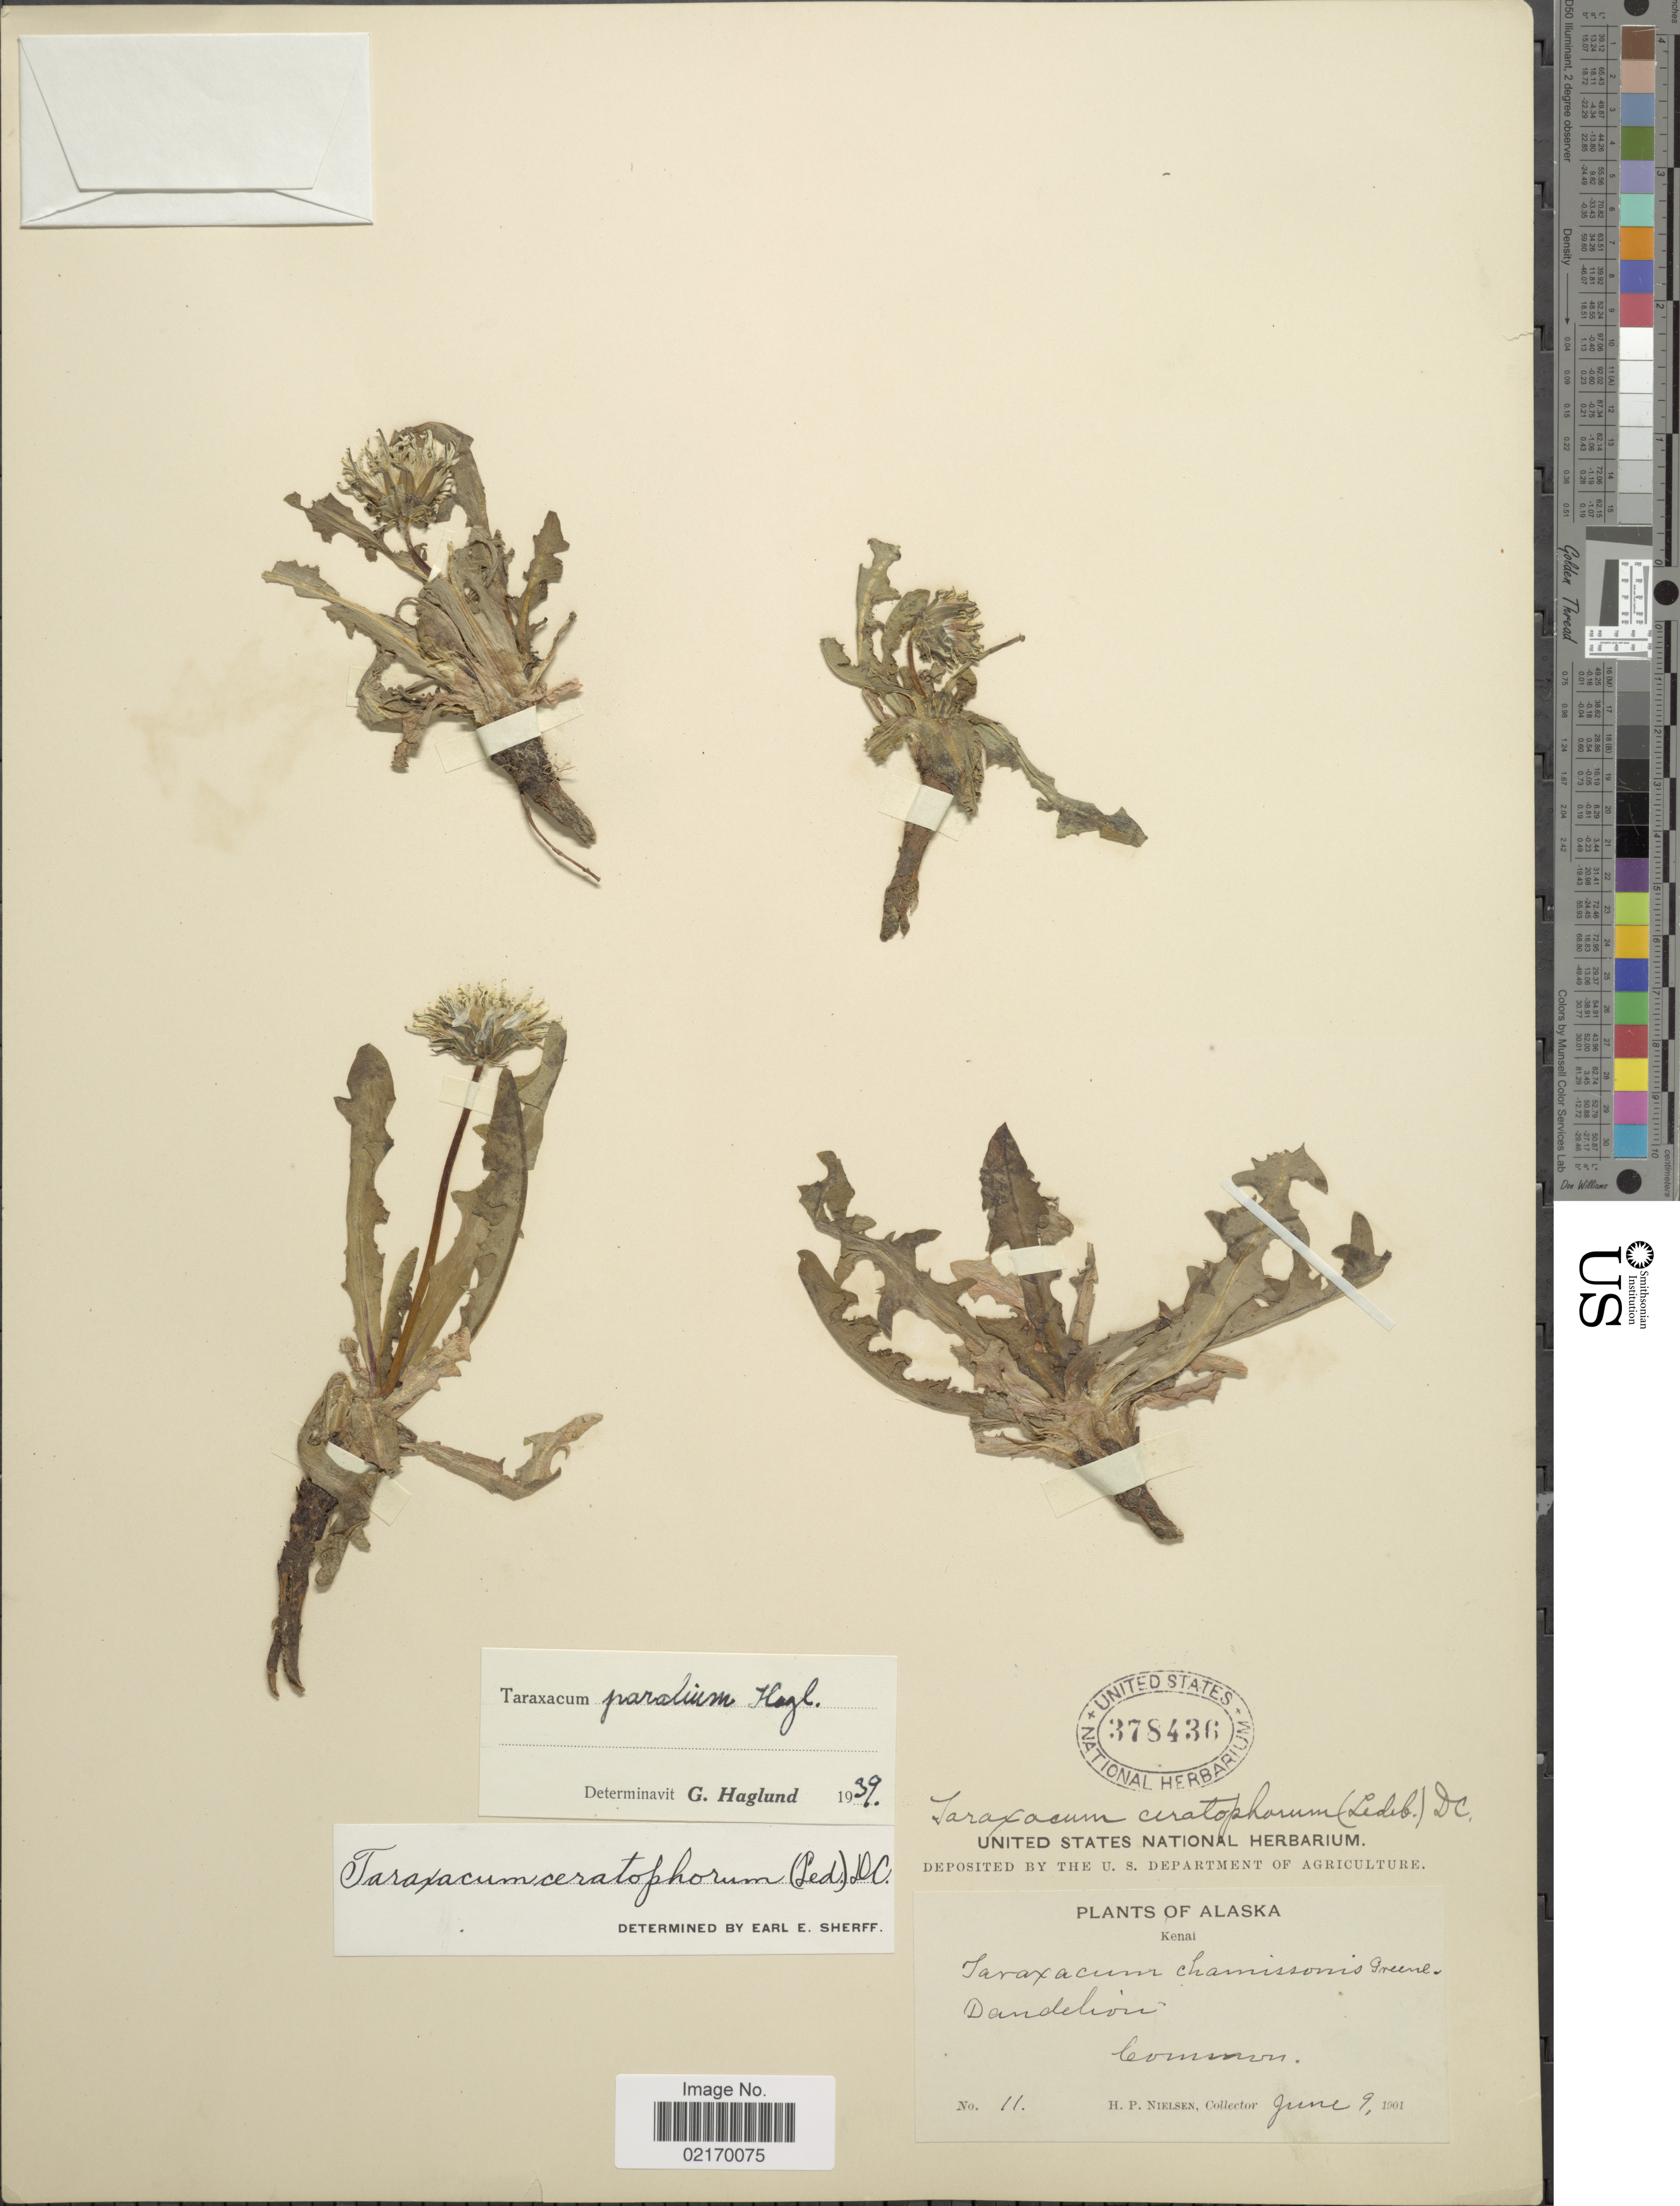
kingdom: Plantae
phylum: Tracheophyta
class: Magnoliopsida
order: Asterales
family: Asteraceae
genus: Taraxacum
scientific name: Taraxacum paralium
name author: G.E. Haglund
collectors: H. P. Nielsen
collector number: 11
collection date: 1901-06-09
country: United States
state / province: Alaska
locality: Kenai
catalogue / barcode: US 378436